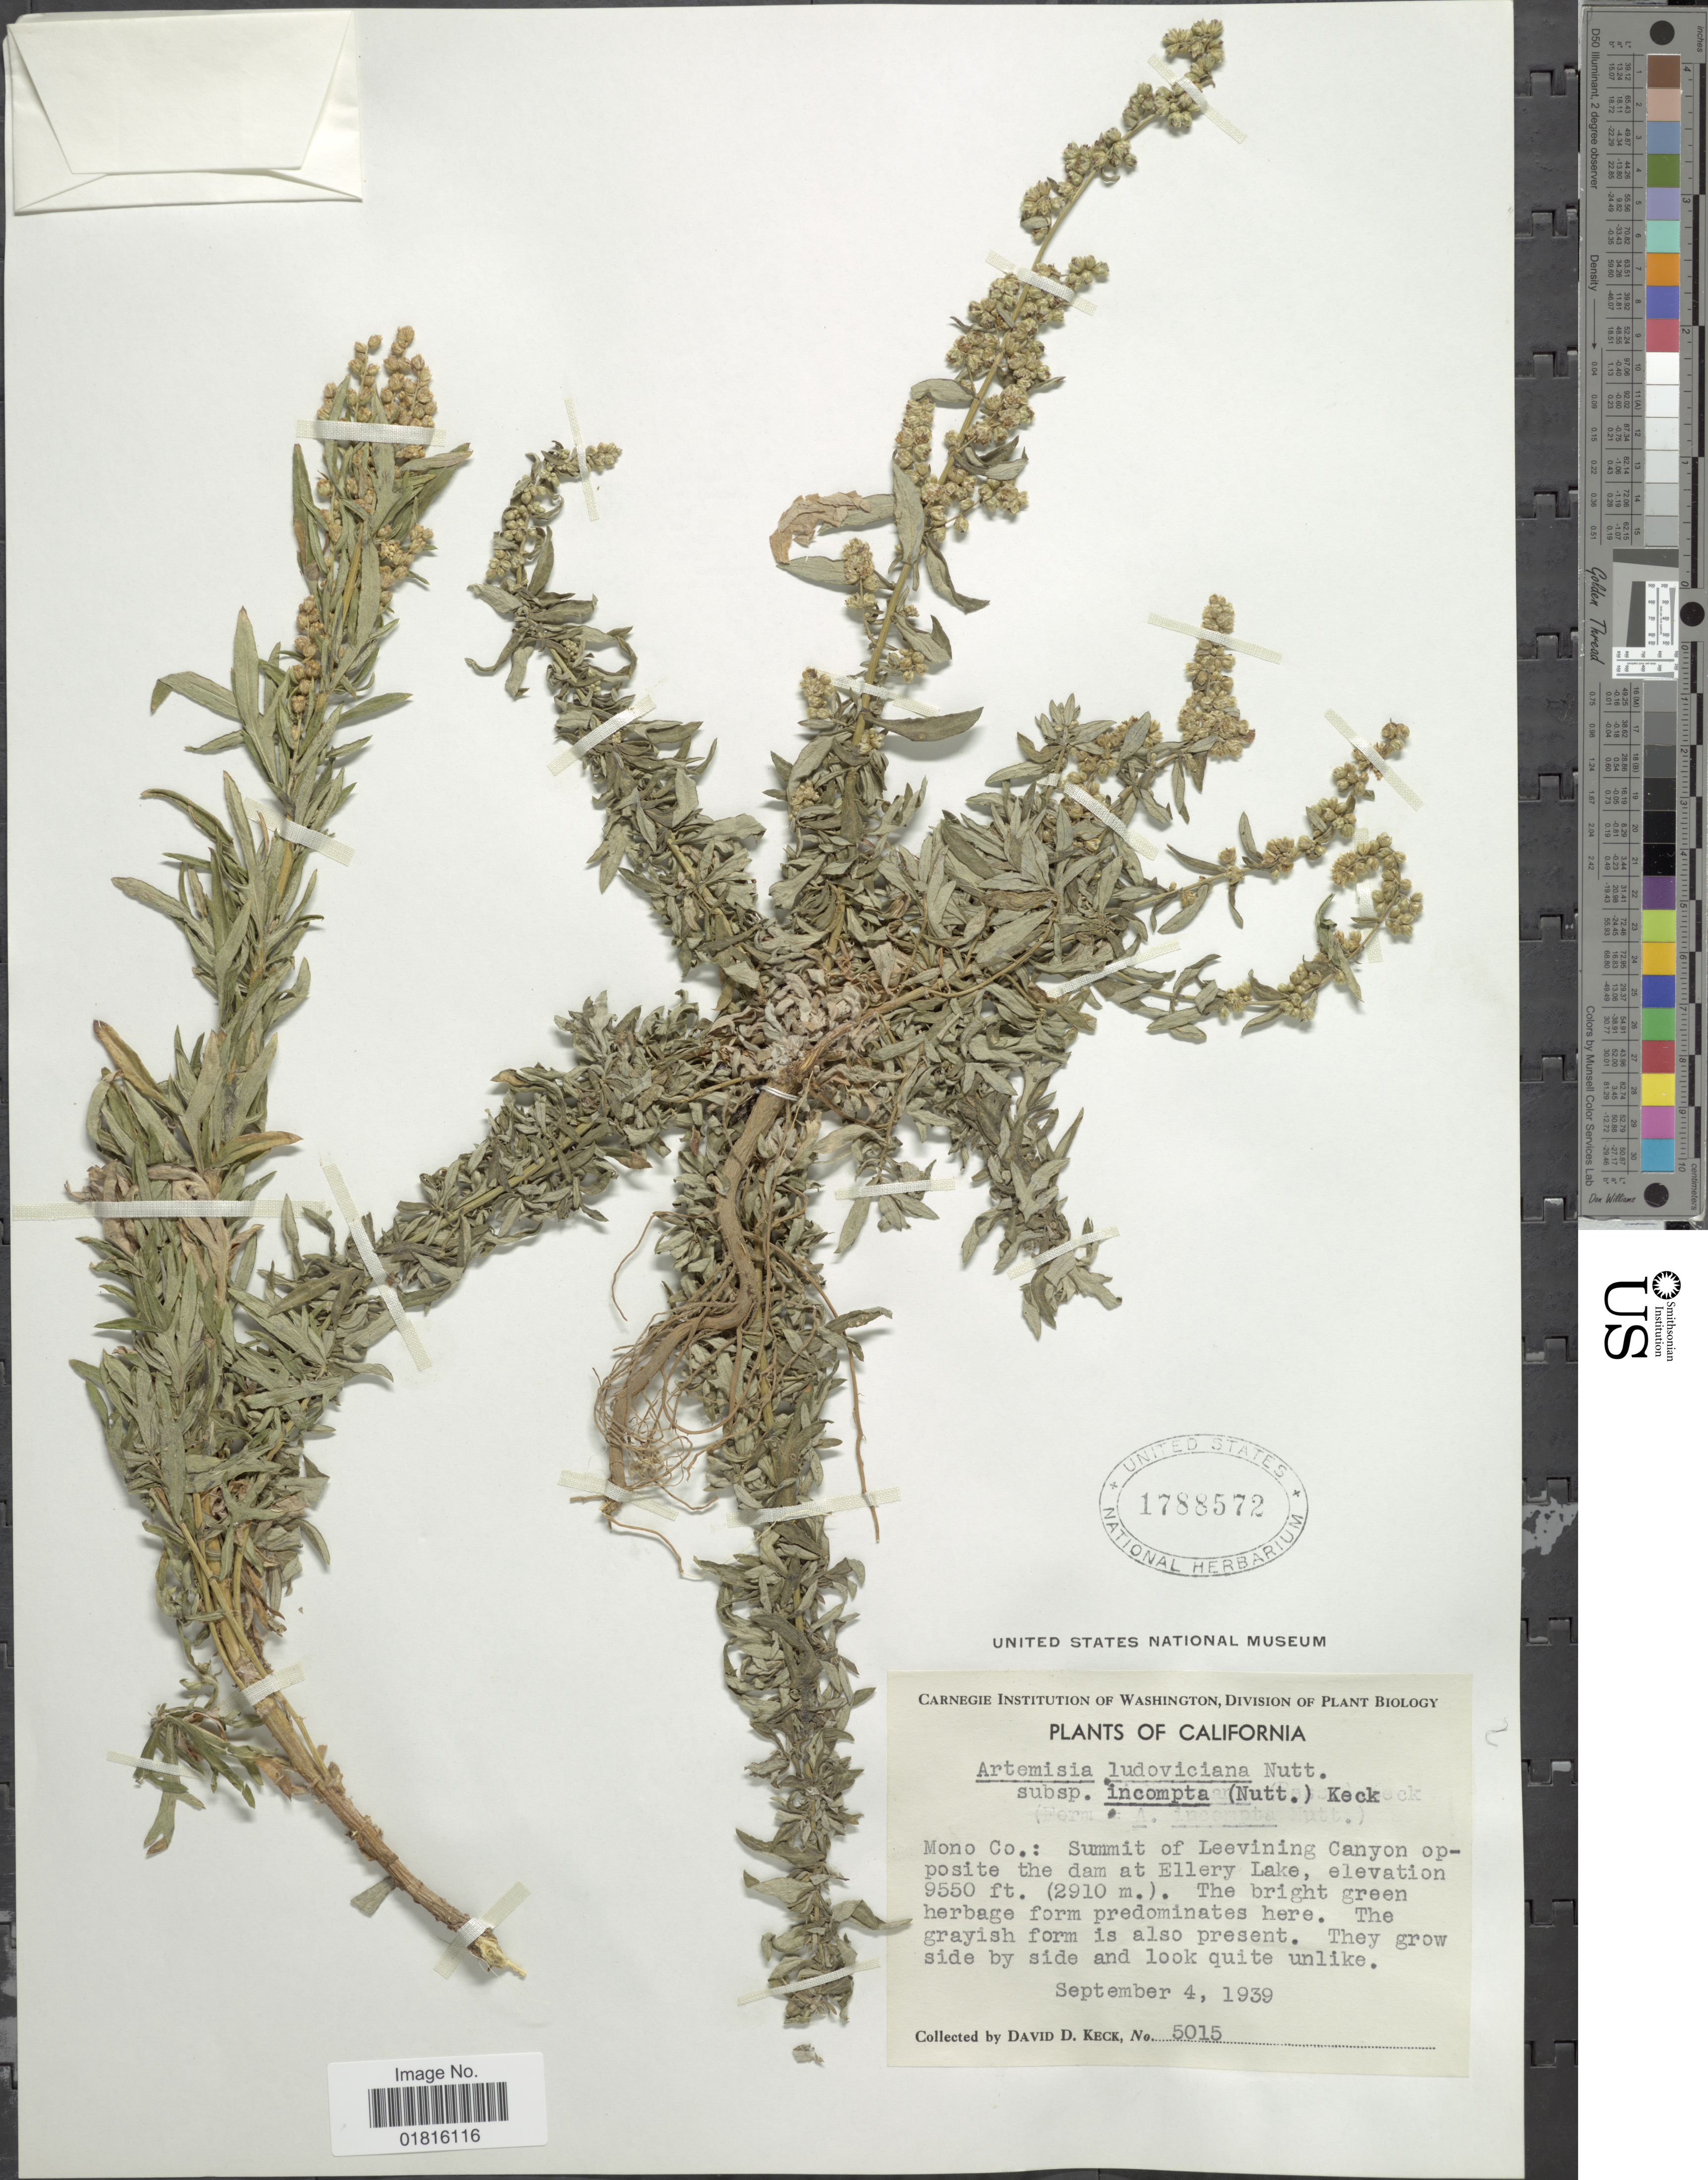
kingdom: Plantae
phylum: Tracheophyta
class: Magnoliopsida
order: Asterales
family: Asteraceae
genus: Artemisia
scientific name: Artemisia ludoviciana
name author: Nutt.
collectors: D. D. Keck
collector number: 5015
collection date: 1939-09-04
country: United States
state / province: California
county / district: Mono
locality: Mono Co.: Summit of Leevining Canyon opposite the dam at Ellery Lake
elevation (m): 2911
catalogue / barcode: US 1788572